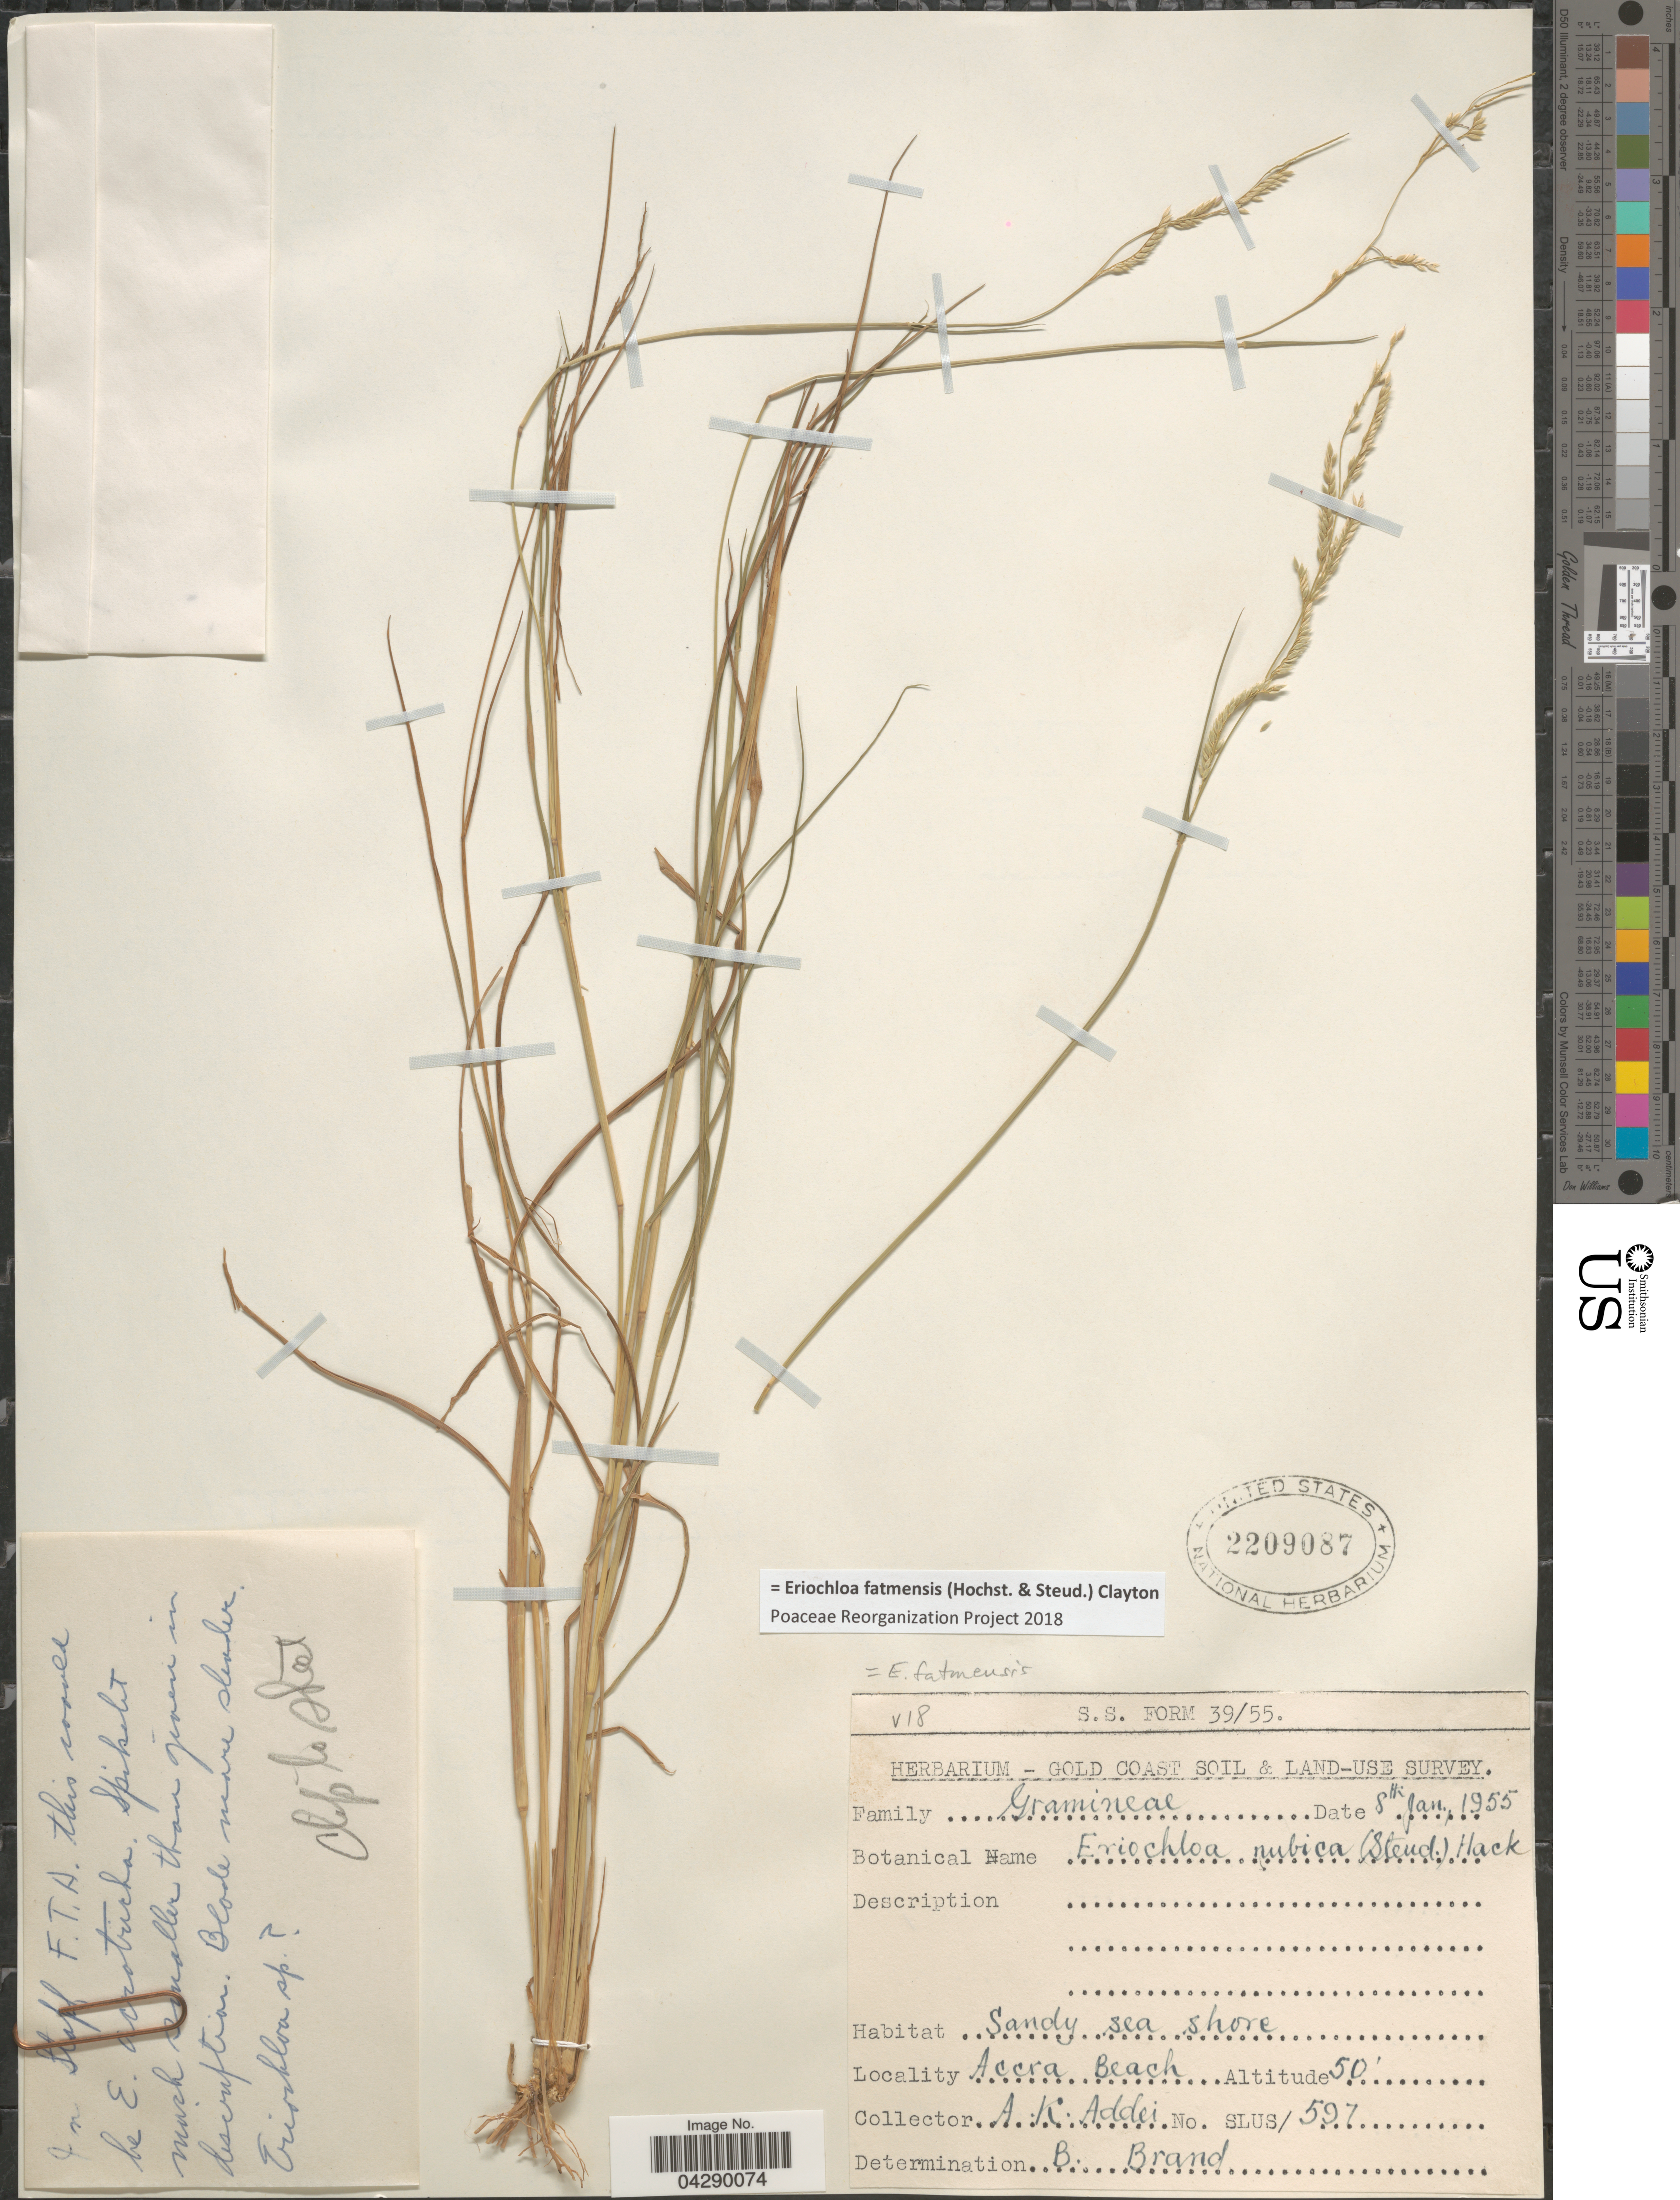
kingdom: Plantae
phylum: Tracheophyta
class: Liliopsida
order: Poales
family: Poaceae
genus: Eriochloa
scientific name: Eriochloa fatmensis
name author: (Hochst. & Steud.) Clayton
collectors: A. Addei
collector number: SLUS/597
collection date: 1955-01-08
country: Ghana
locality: Gold Coast Soil & Land-Use Survey. Sandy sea shore. Accra Beach.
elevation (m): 15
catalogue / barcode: US 2209087